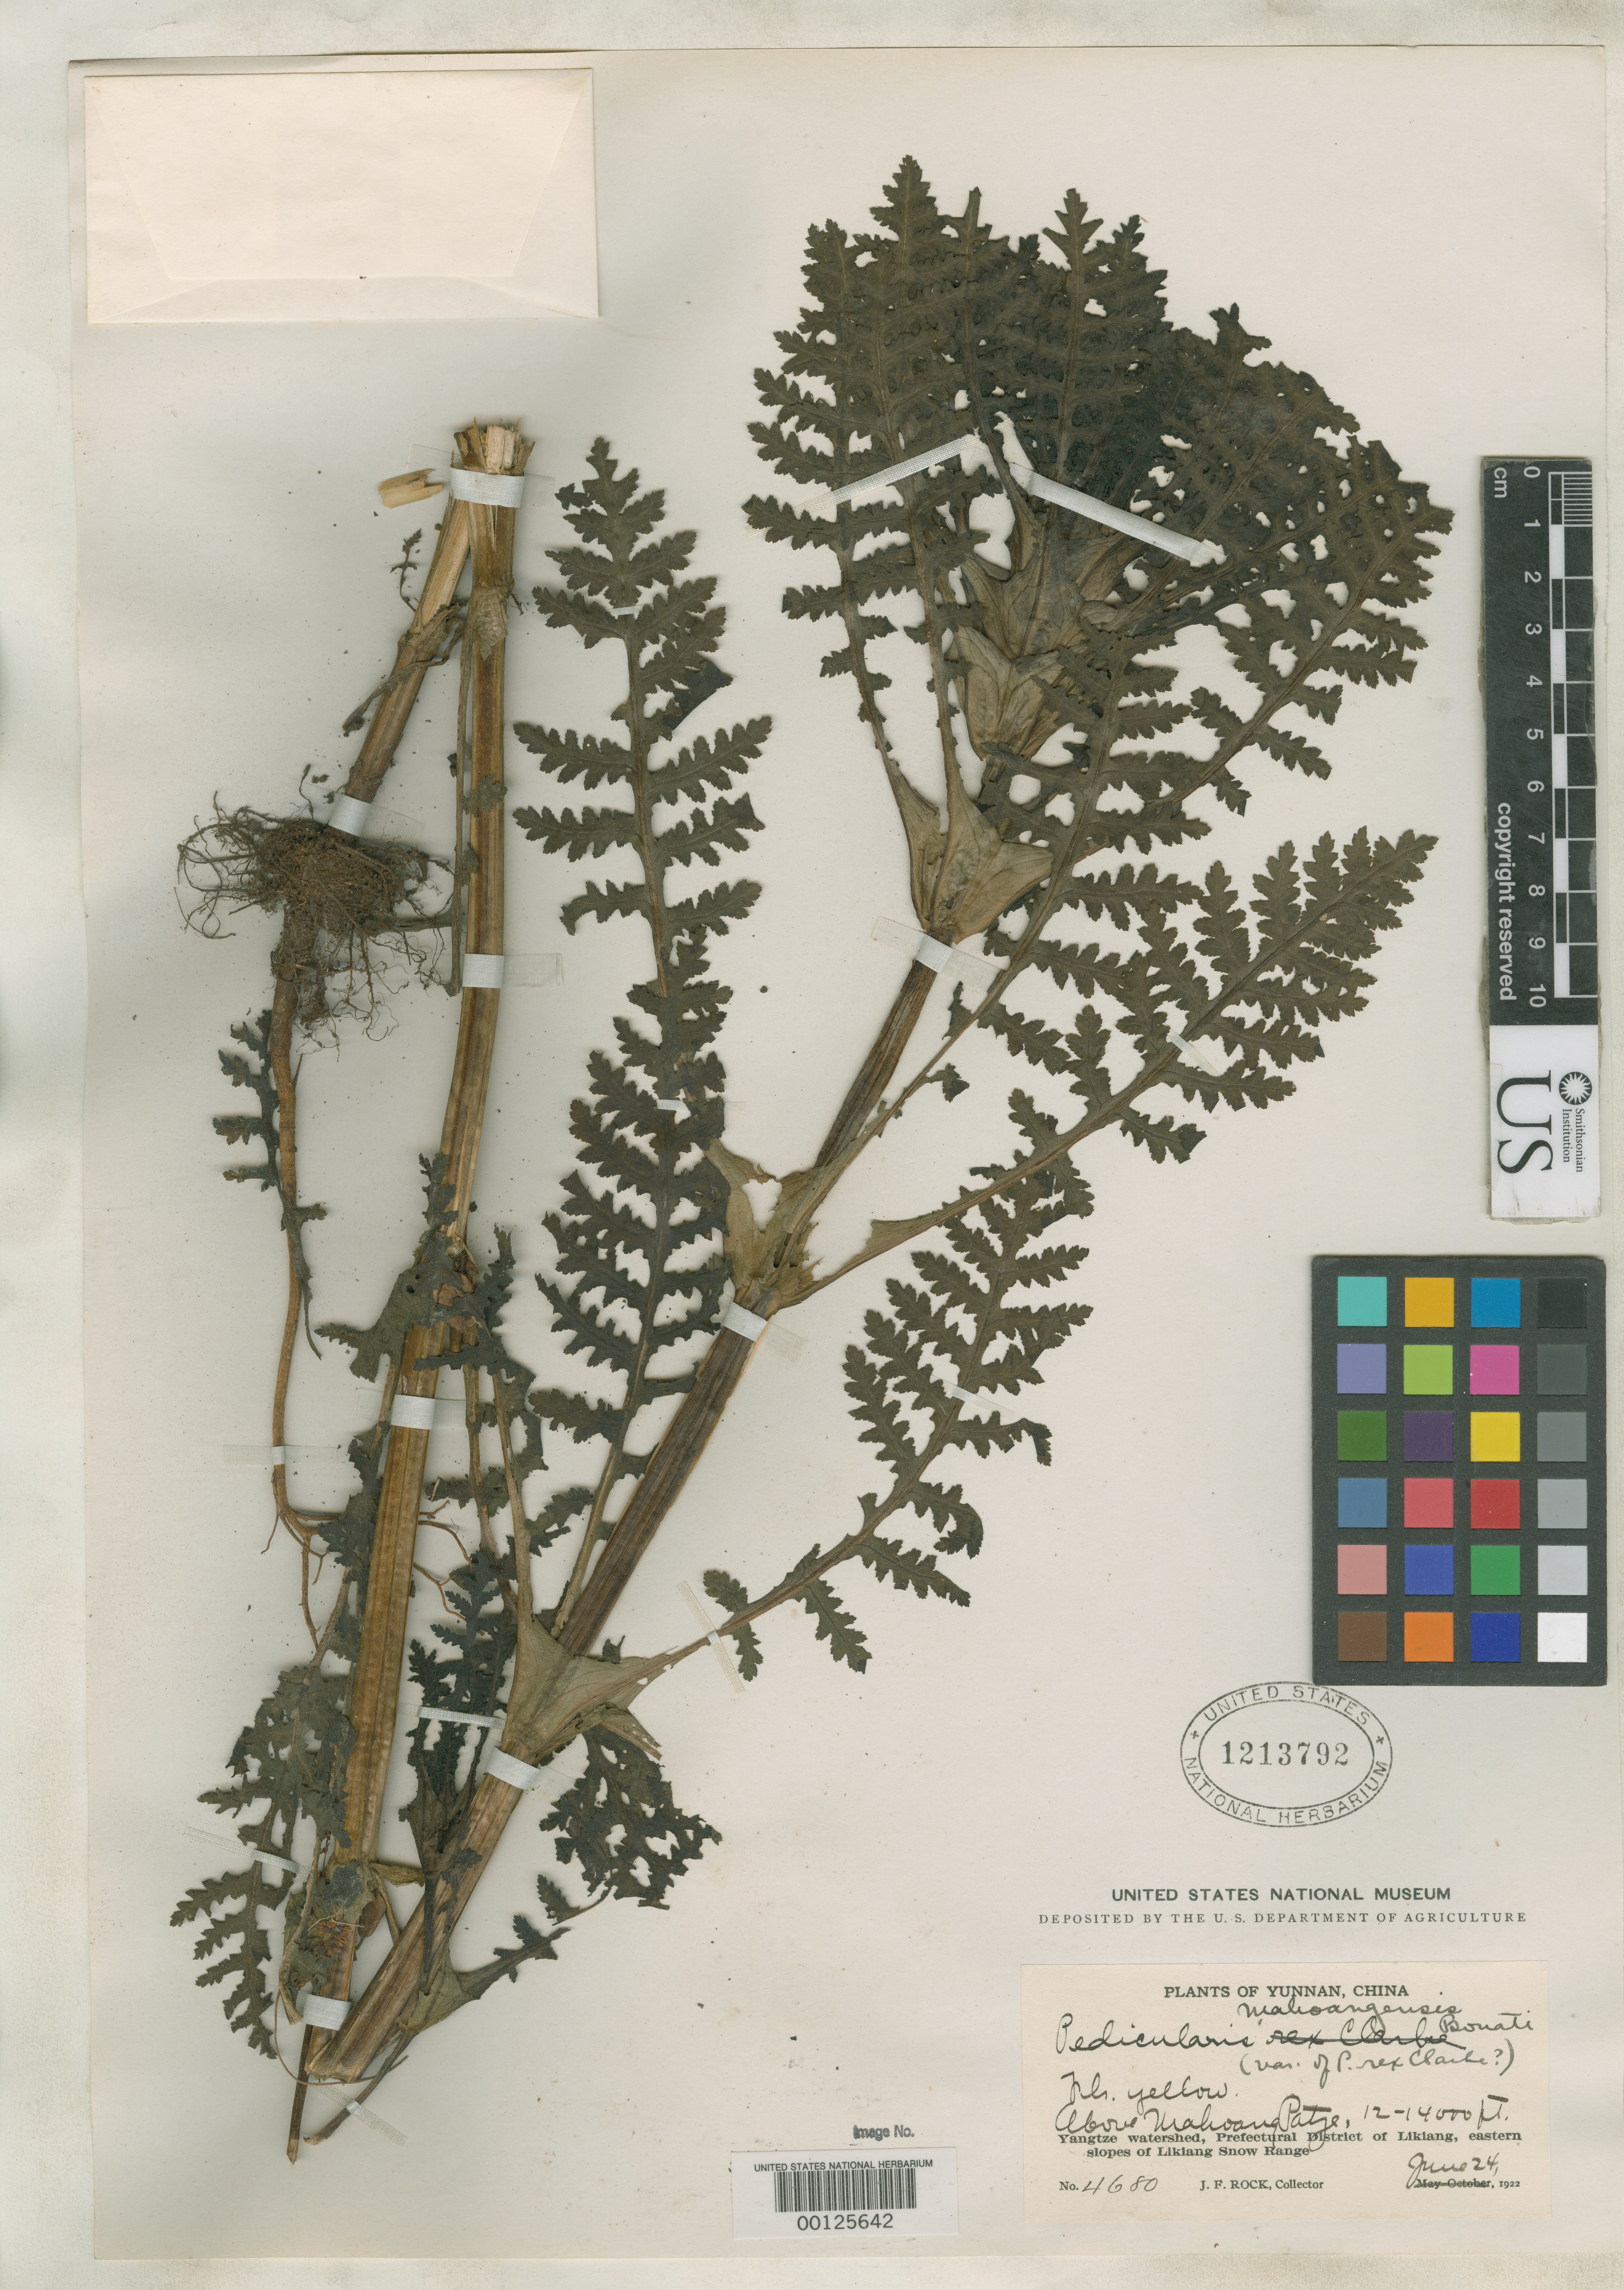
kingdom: Plantae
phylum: Tracheophyta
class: Magnoliopsida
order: Lamiales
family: Orobanchaceae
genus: Pedicularis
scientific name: Pedicularis mahoangensis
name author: Bonati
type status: Isotype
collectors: J. F. Rock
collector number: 4680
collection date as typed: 24 Jun 1922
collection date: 1922-06-24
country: China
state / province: Yunnan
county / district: Likiang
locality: Mahoang Patze.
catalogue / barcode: US 1213792